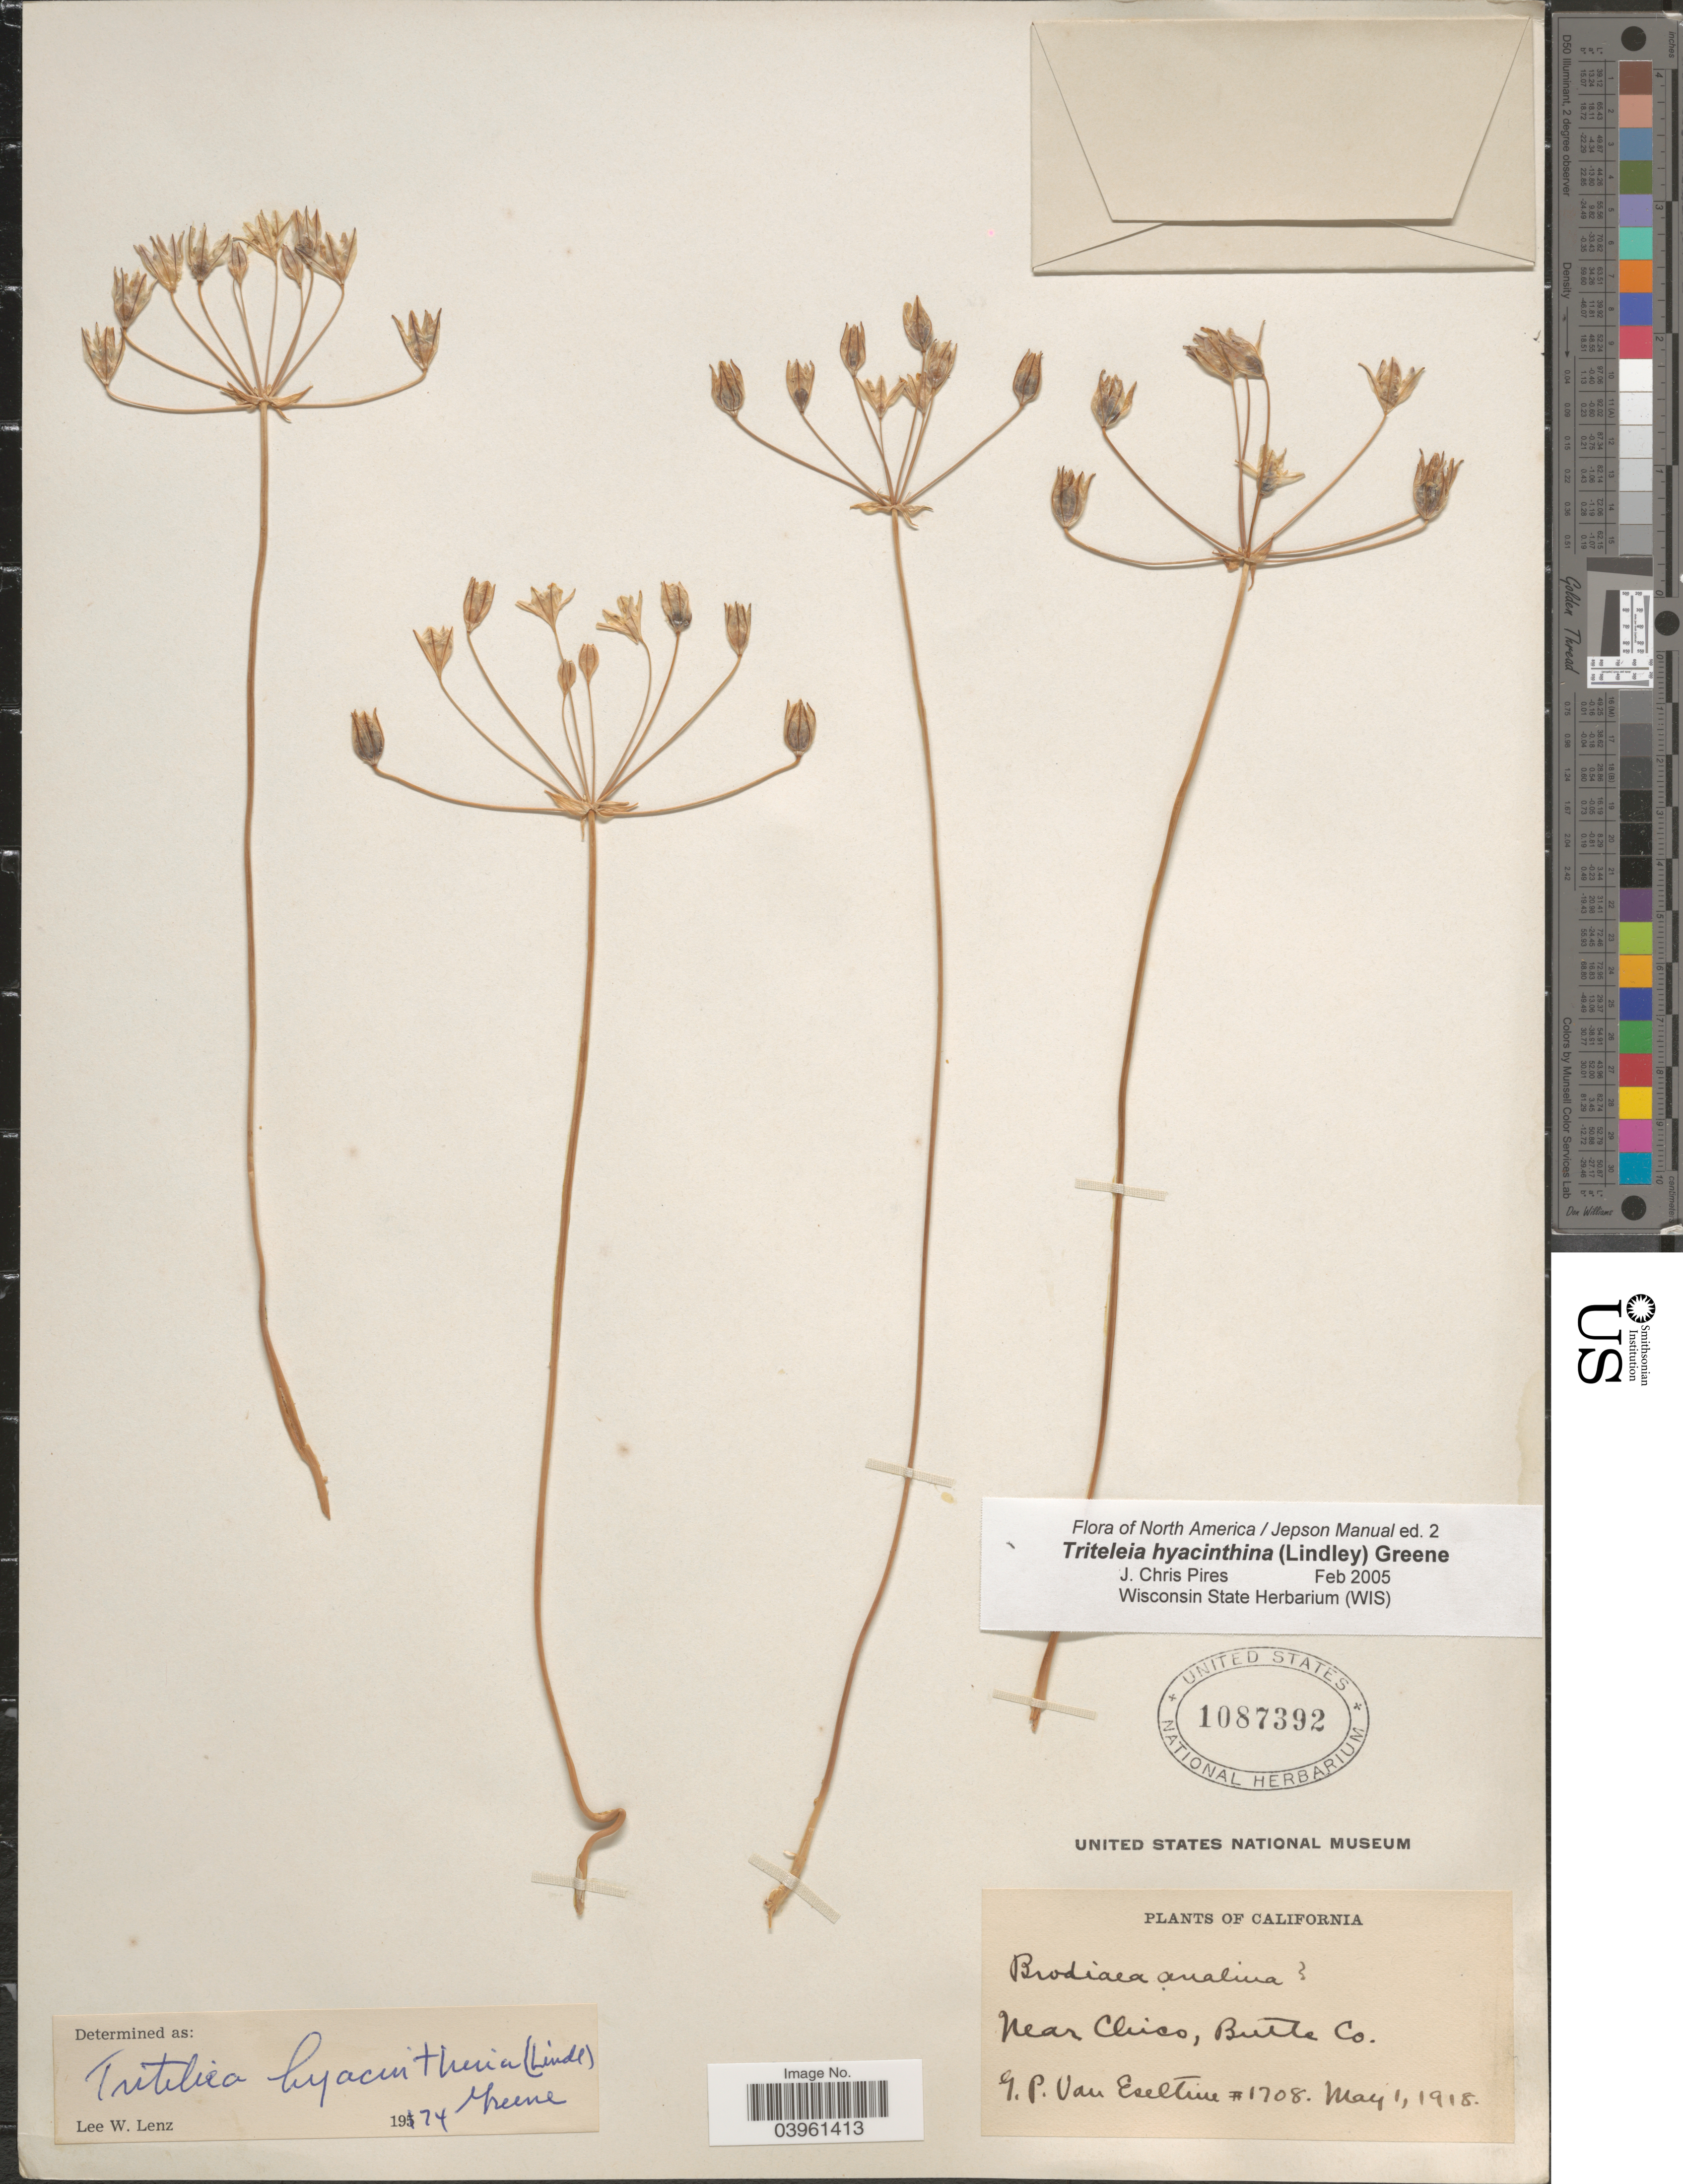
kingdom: Plantae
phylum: Tracheophyta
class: Liliopsida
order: Asparagales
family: Asparagaceae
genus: Triteleia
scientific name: Triteleia hyacinthina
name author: (Lindl.) Greene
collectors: G. P. Van Eseltine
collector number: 1708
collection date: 1918-05-01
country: United States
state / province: California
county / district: Butte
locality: Near Chico, Butte Co.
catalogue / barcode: US 1087392